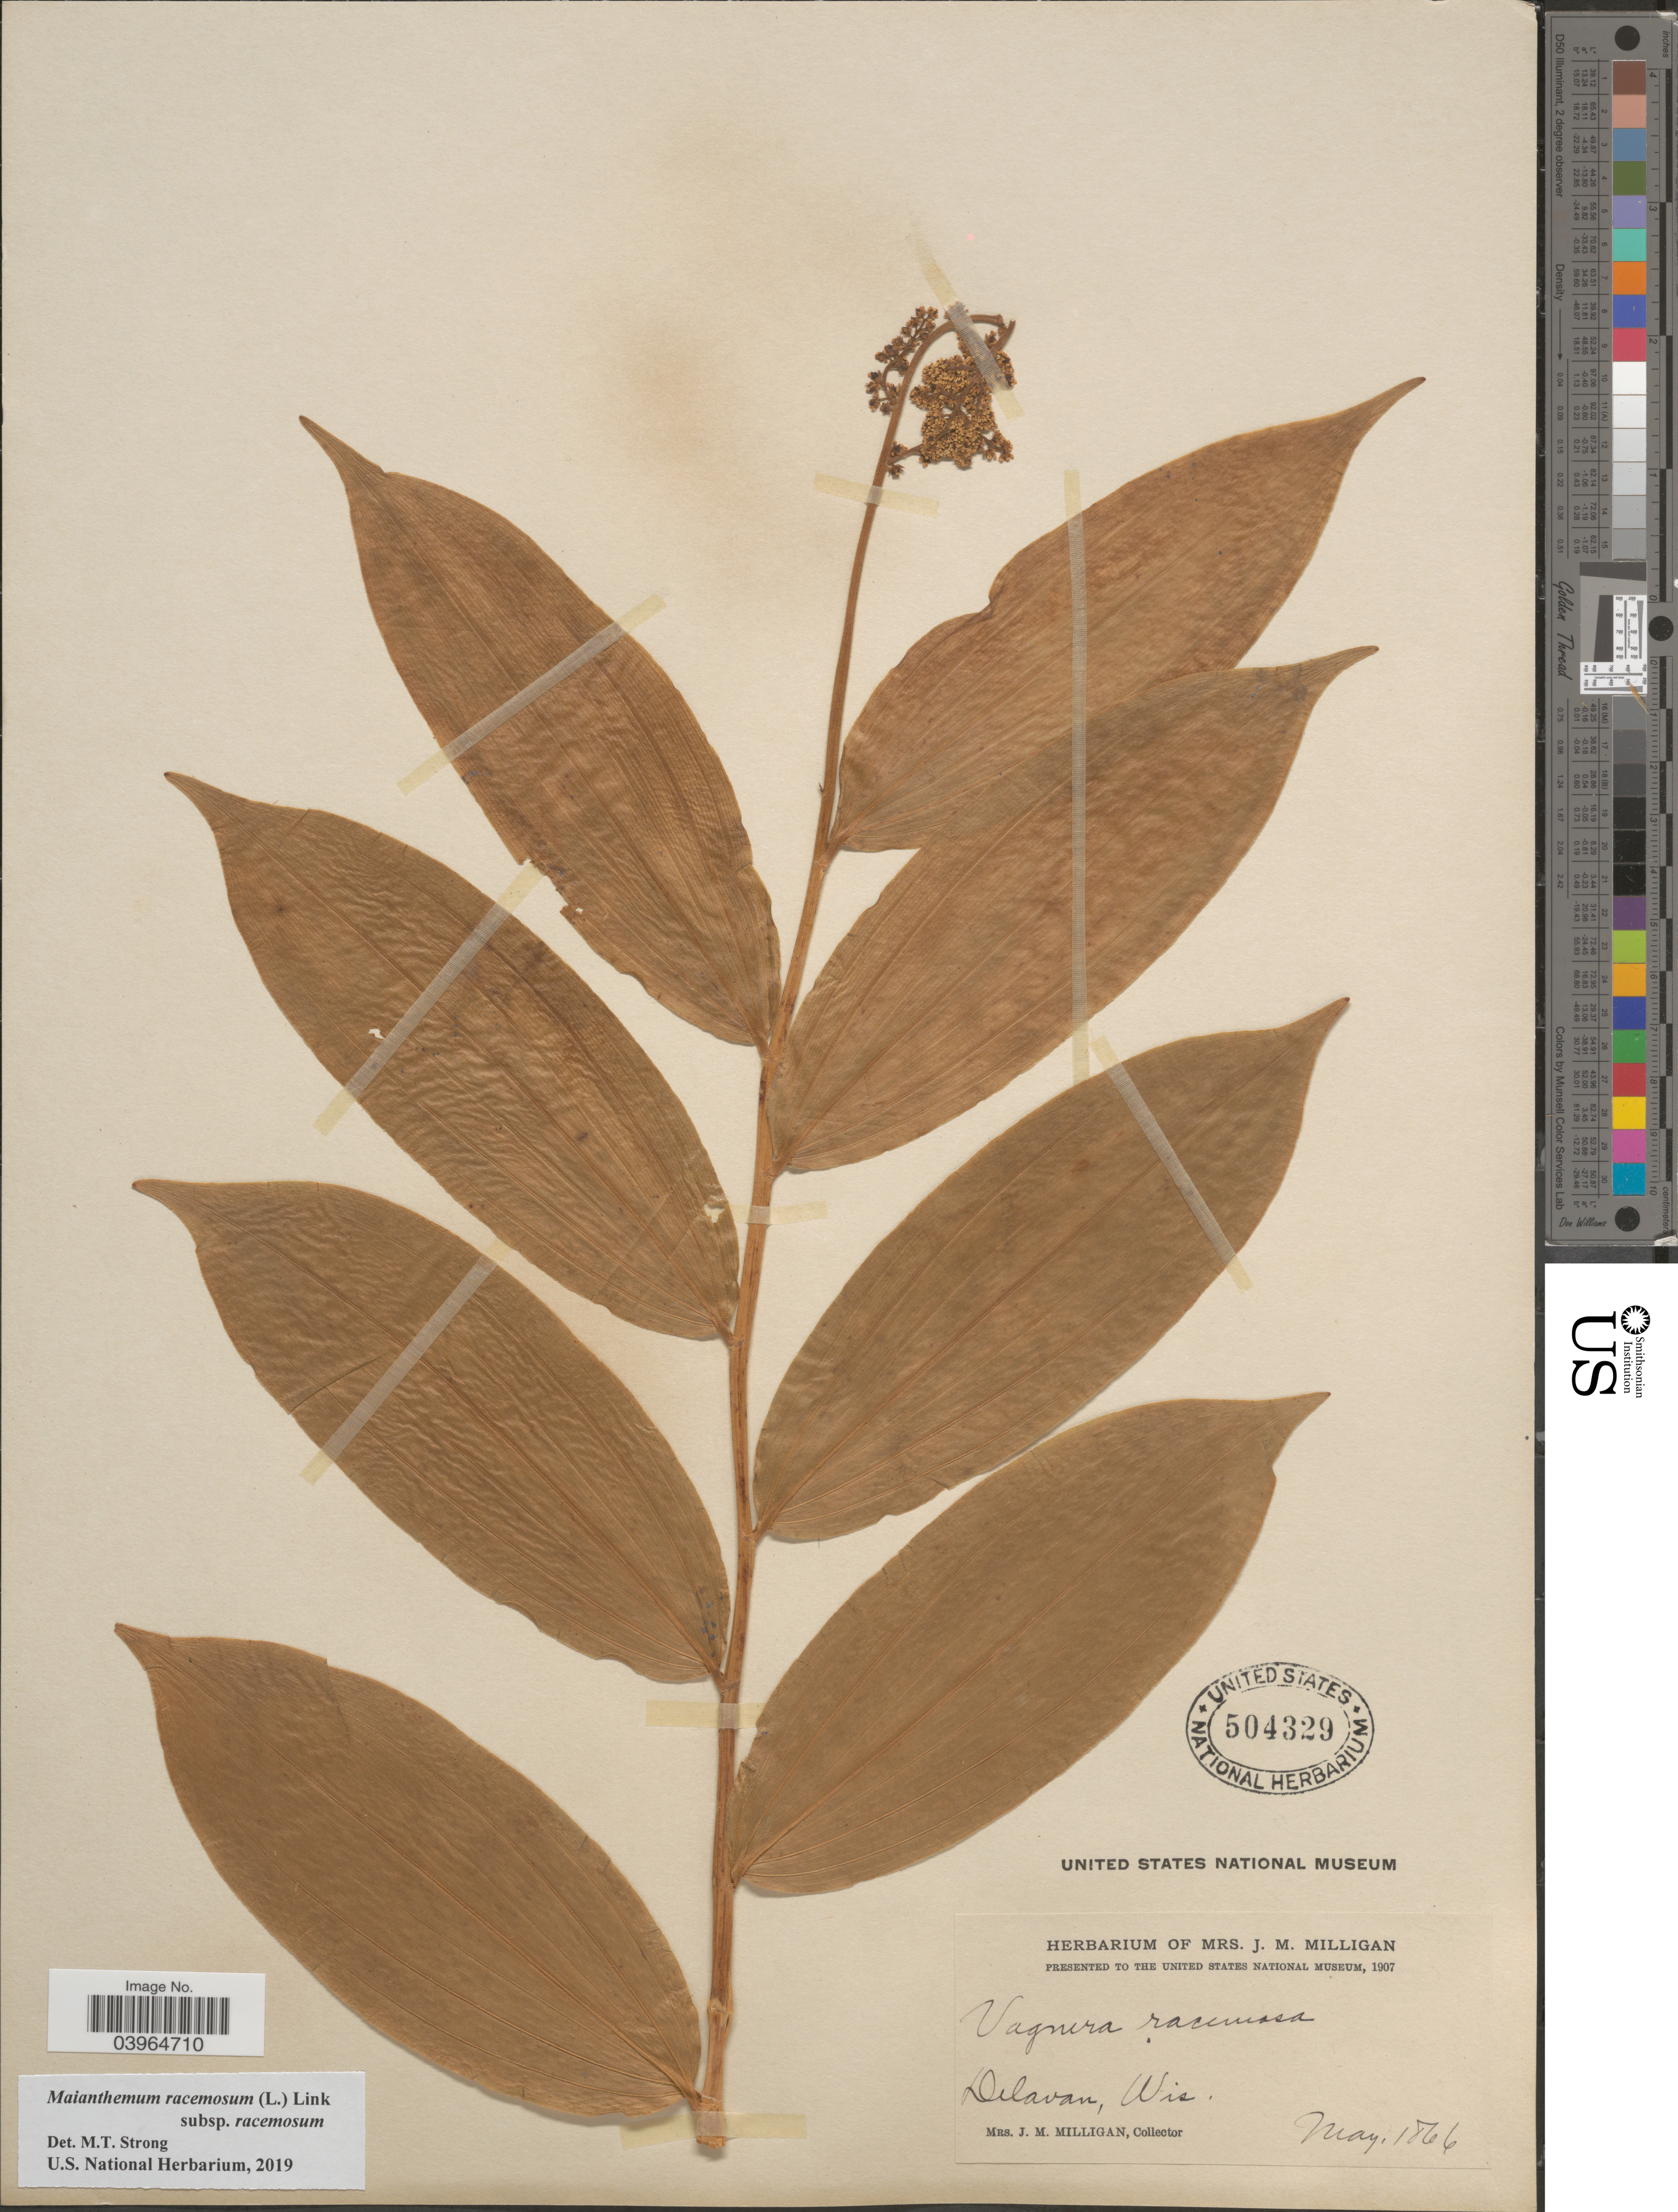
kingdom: Plantae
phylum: Tracheophyta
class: Liliopsida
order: Asparagales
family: Asparagaceae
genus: Maianthemum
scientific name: Maianthemum racemosum subsp. racemosum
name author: (L.) Link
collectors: J. Milligan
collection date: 1866-05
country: United States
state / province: Wisconsin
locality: Delavan.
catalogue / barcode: US 504329